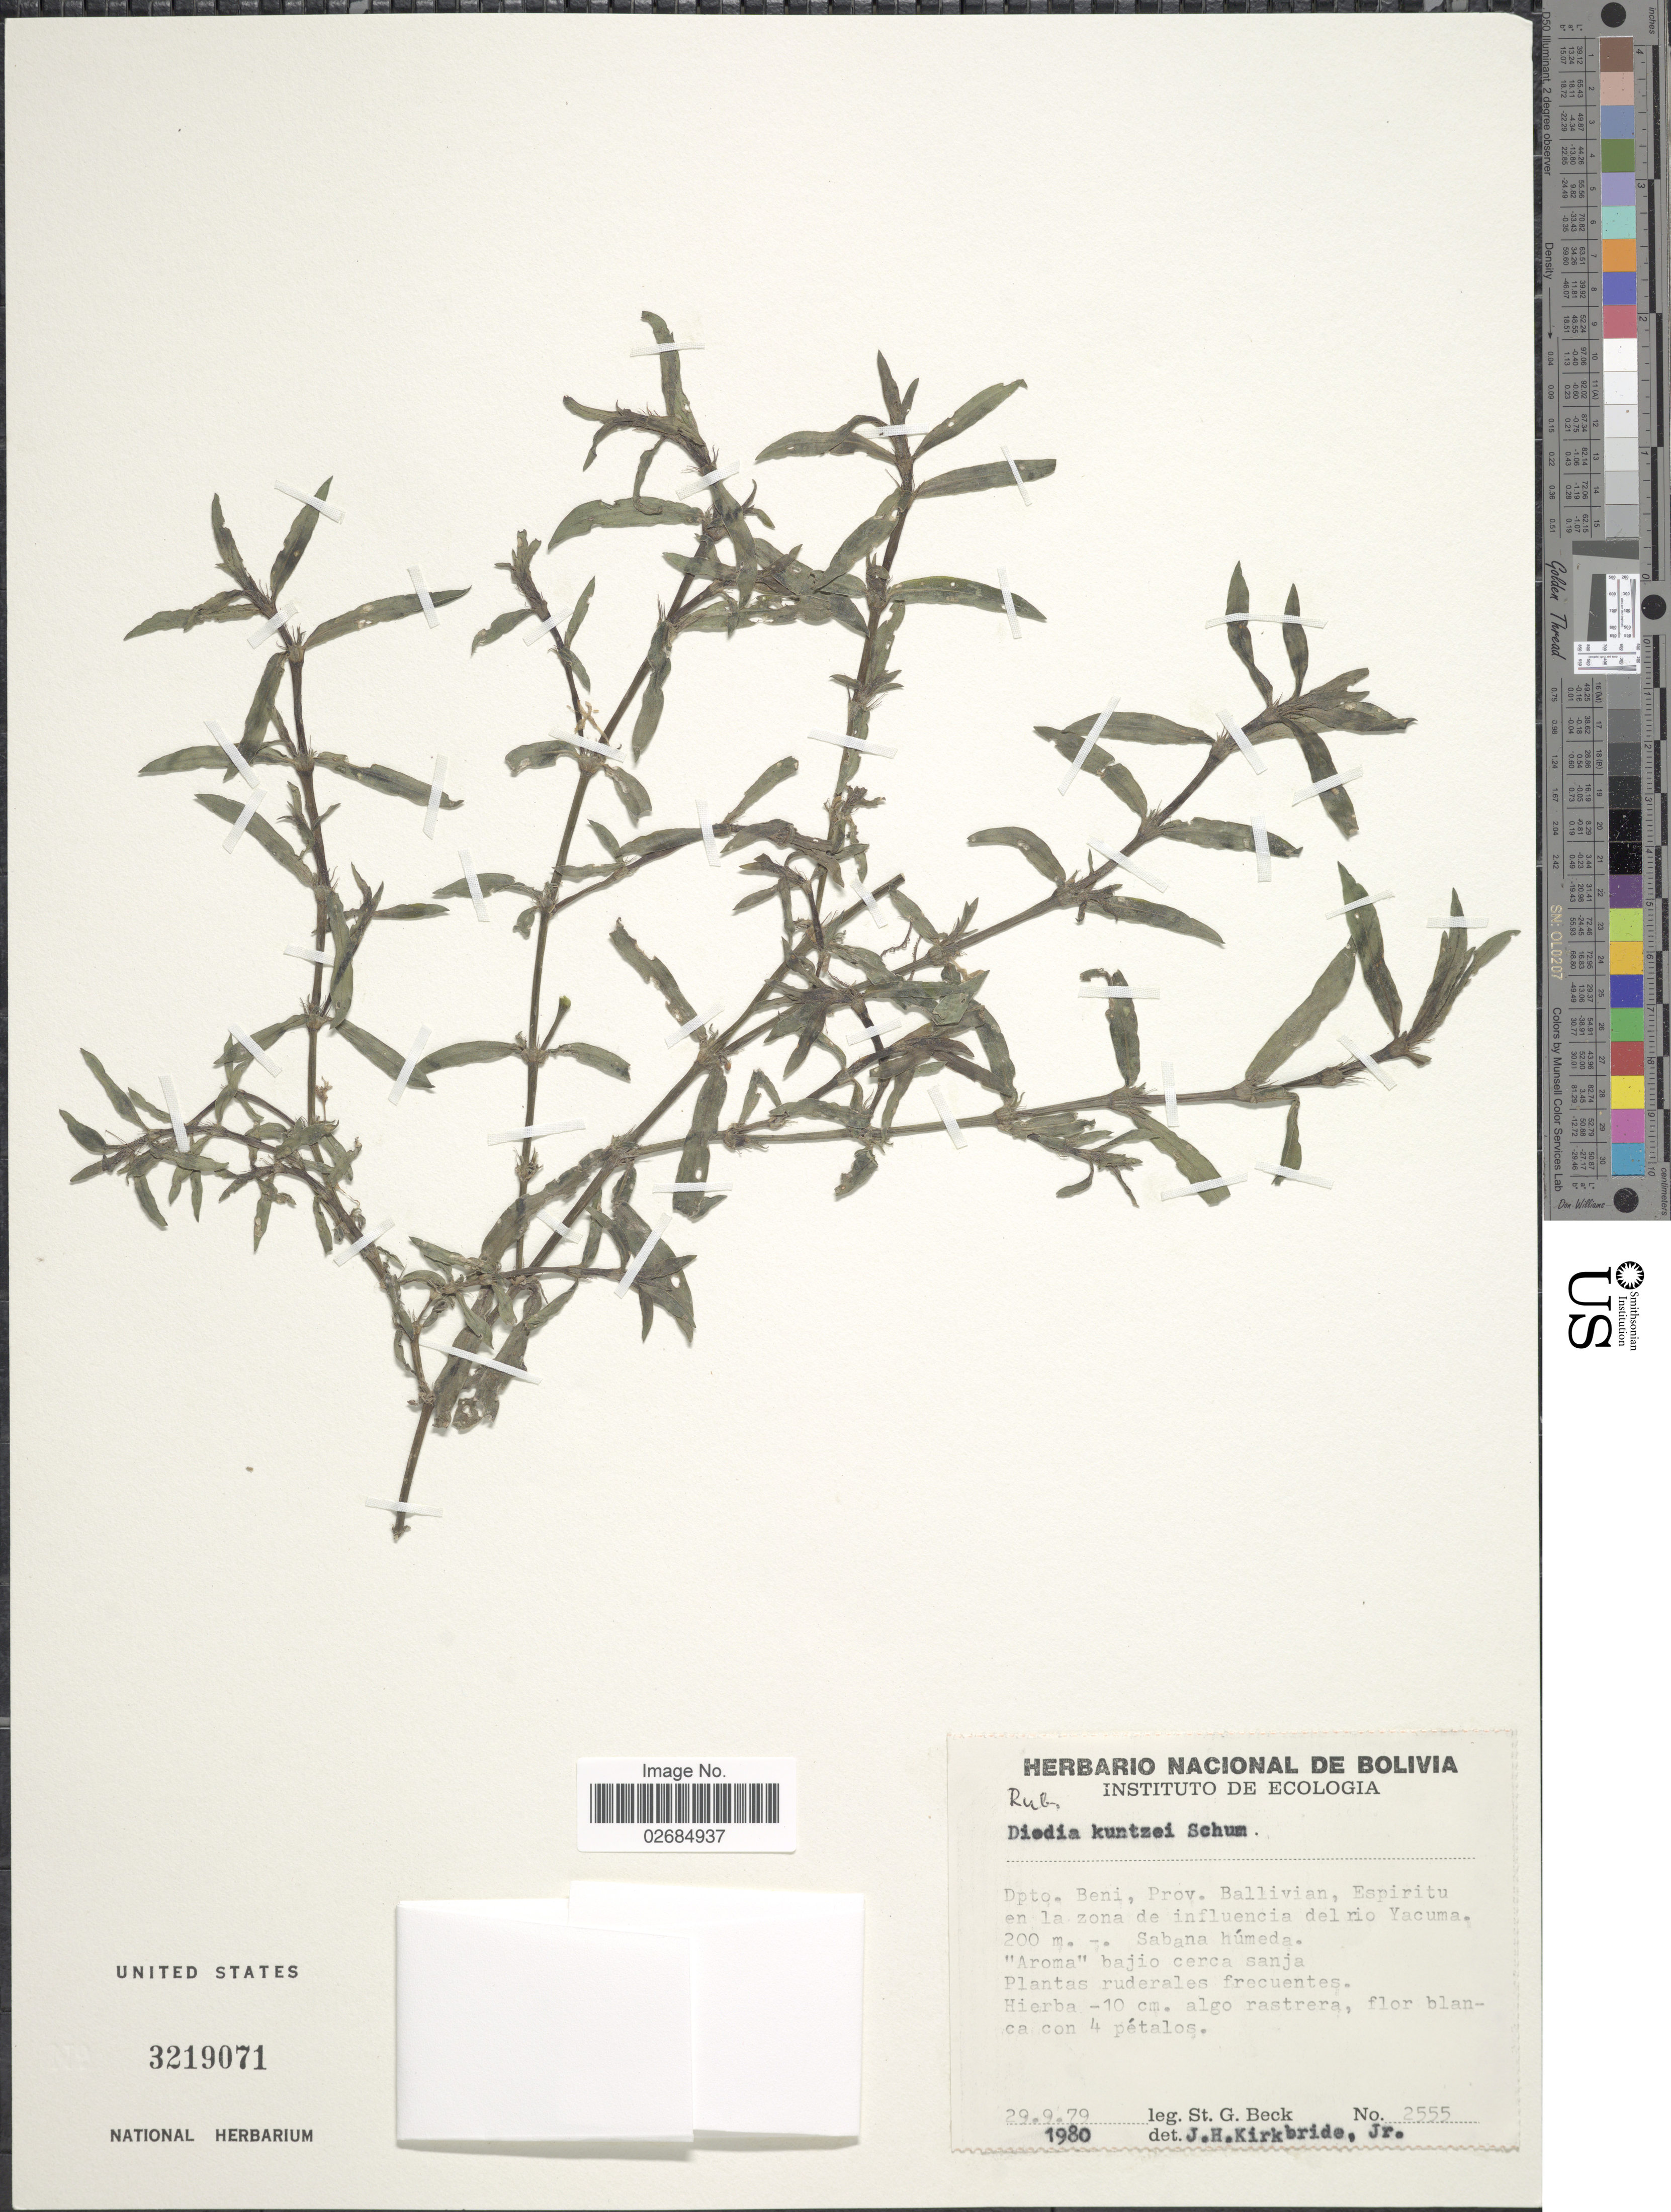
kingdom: Plantae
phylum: Tracheophyta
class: Magnoliopsida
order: Gentianales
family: Rubiaceae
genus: Diodia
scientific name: Diodia kuntzei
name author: K. Schum.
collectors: S. G. Beck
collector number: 2555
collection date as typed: Transcribed d/m/y: 29/9/79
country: Bolivia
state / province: Beni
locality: Prov. Ballivian, Espiritu en la zona de influencia del rio Yacuma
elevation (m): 200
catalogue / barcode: US 3219071